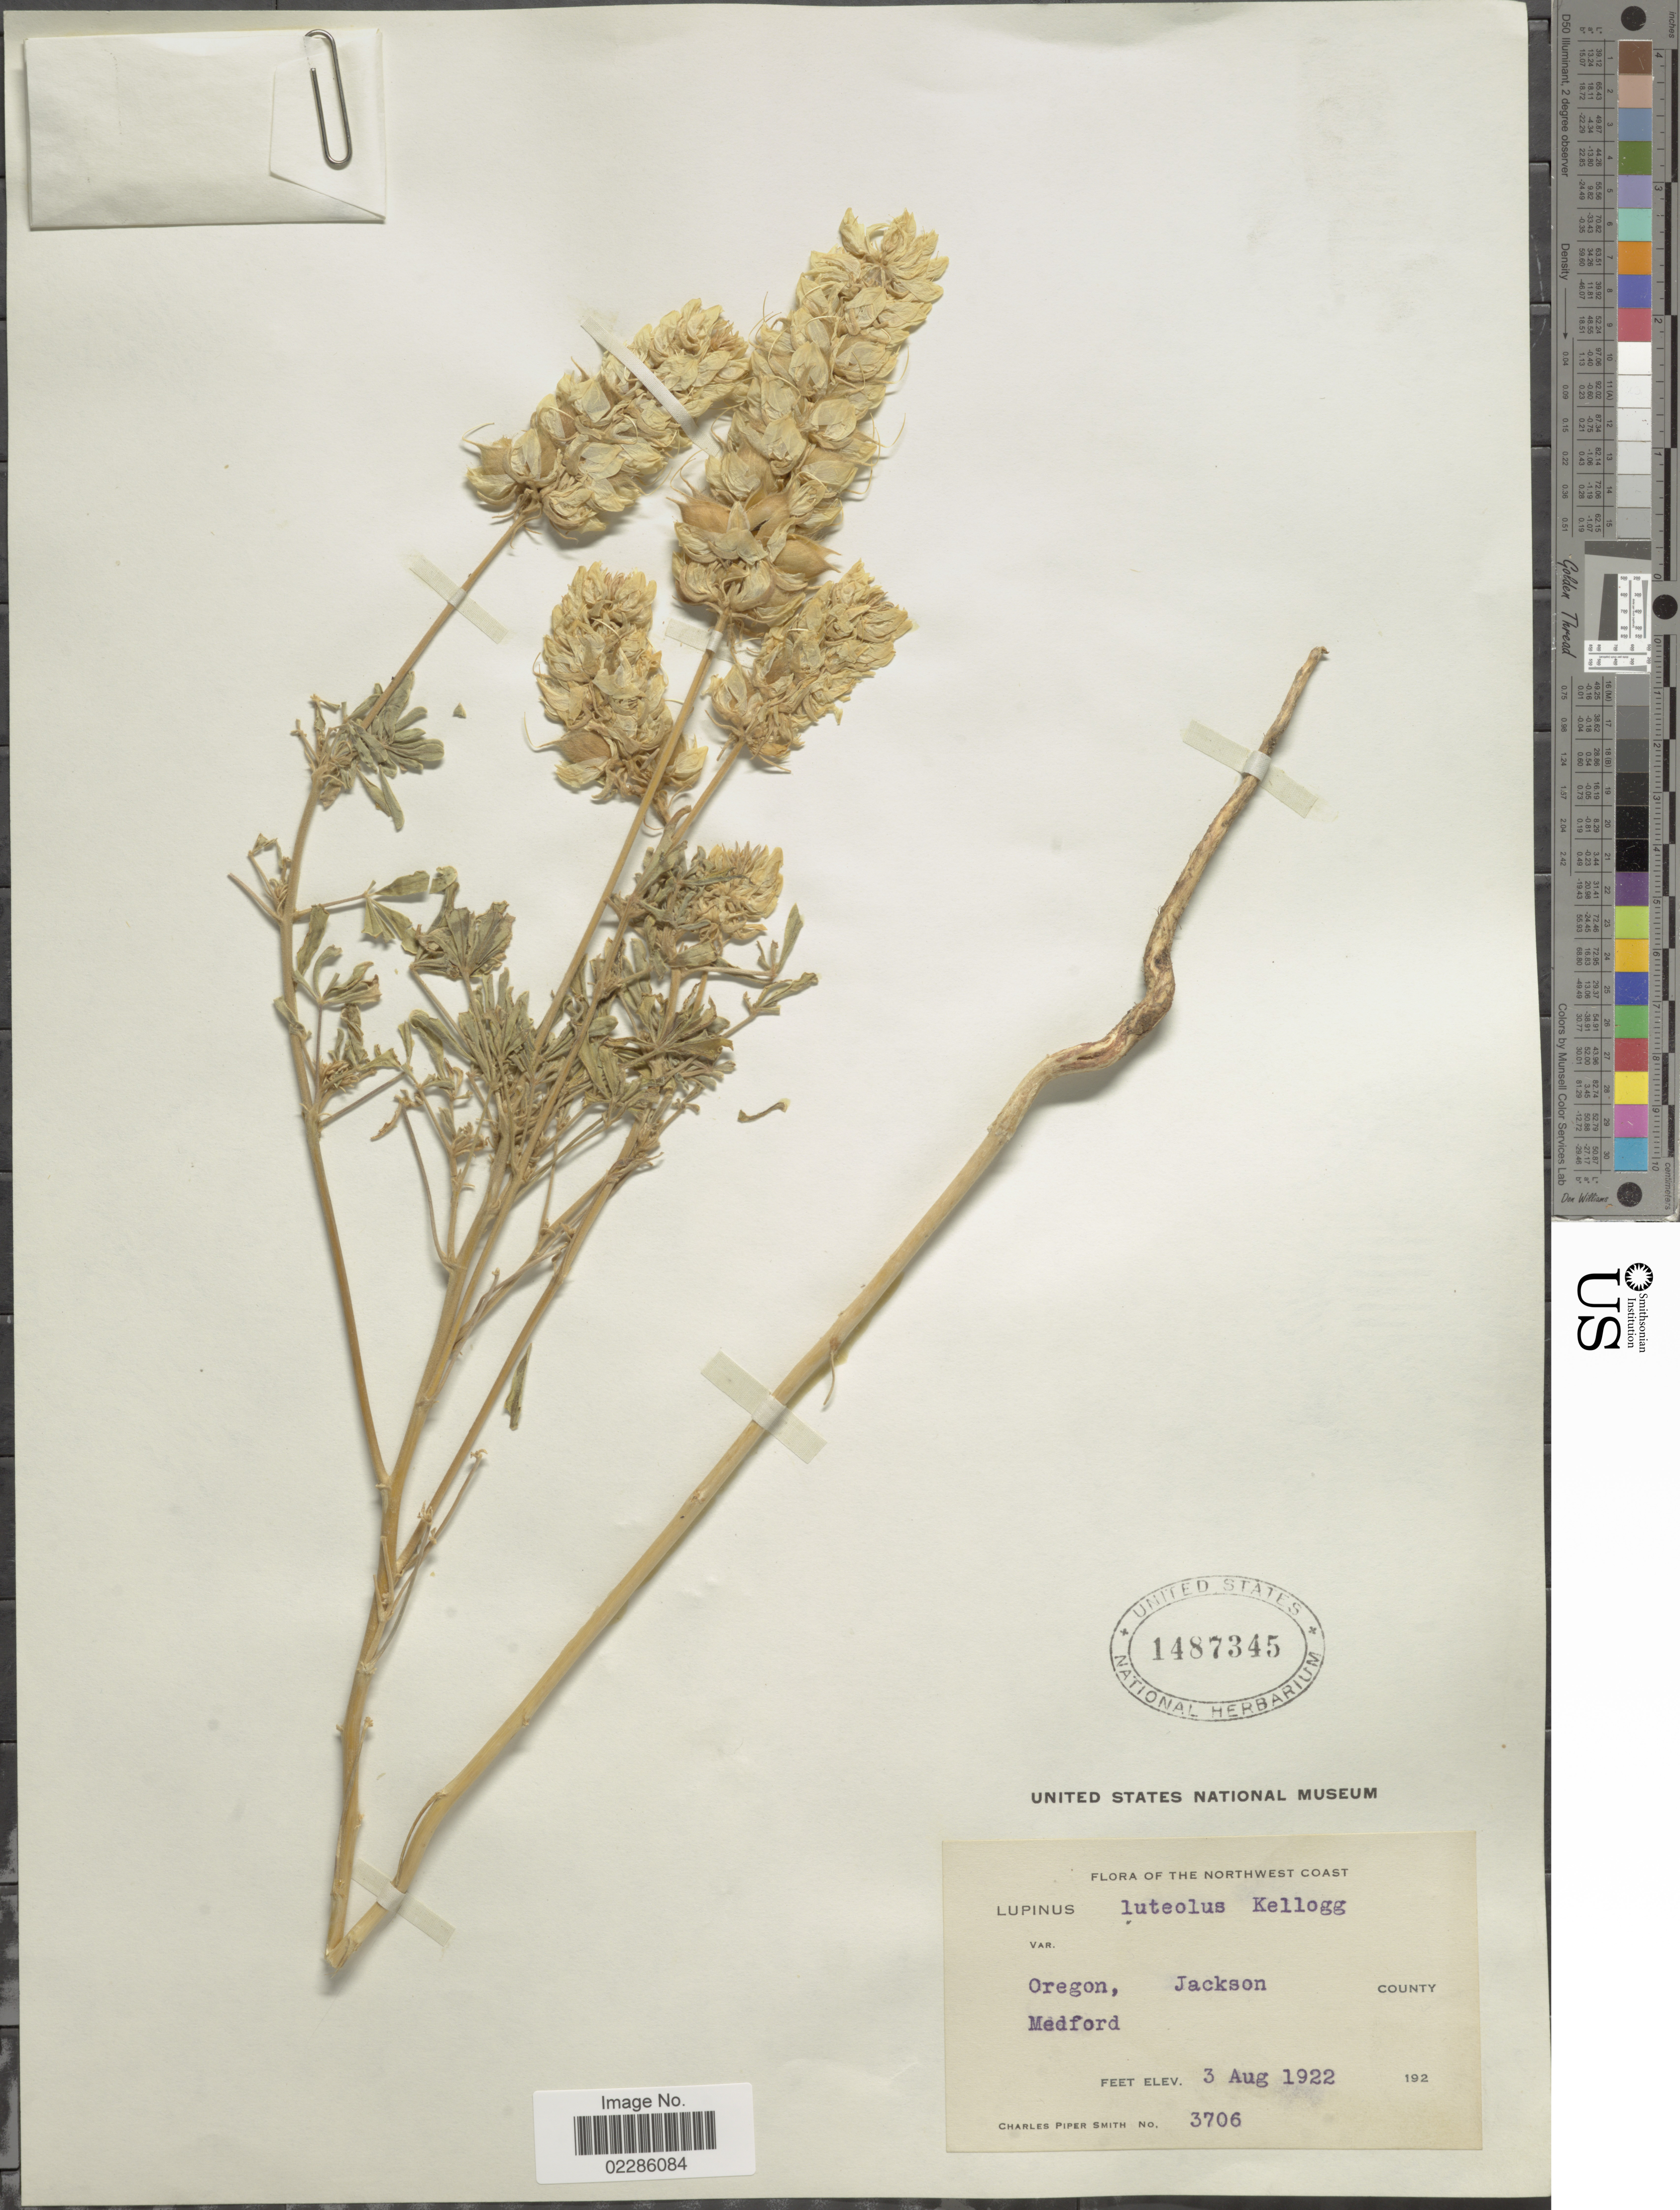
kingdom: Plantae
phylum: Tracheophyta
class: Magnoliopsida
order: Fabales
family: Fabaceae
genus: Lupinus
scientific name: Lupinus luteolus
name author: Kellogg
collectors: C. P. Smith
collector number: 3706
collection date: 1922-08-03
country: United States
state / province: Oregon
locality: The Northwest Coast, Jackson County, Medford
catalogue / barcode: US 1487345